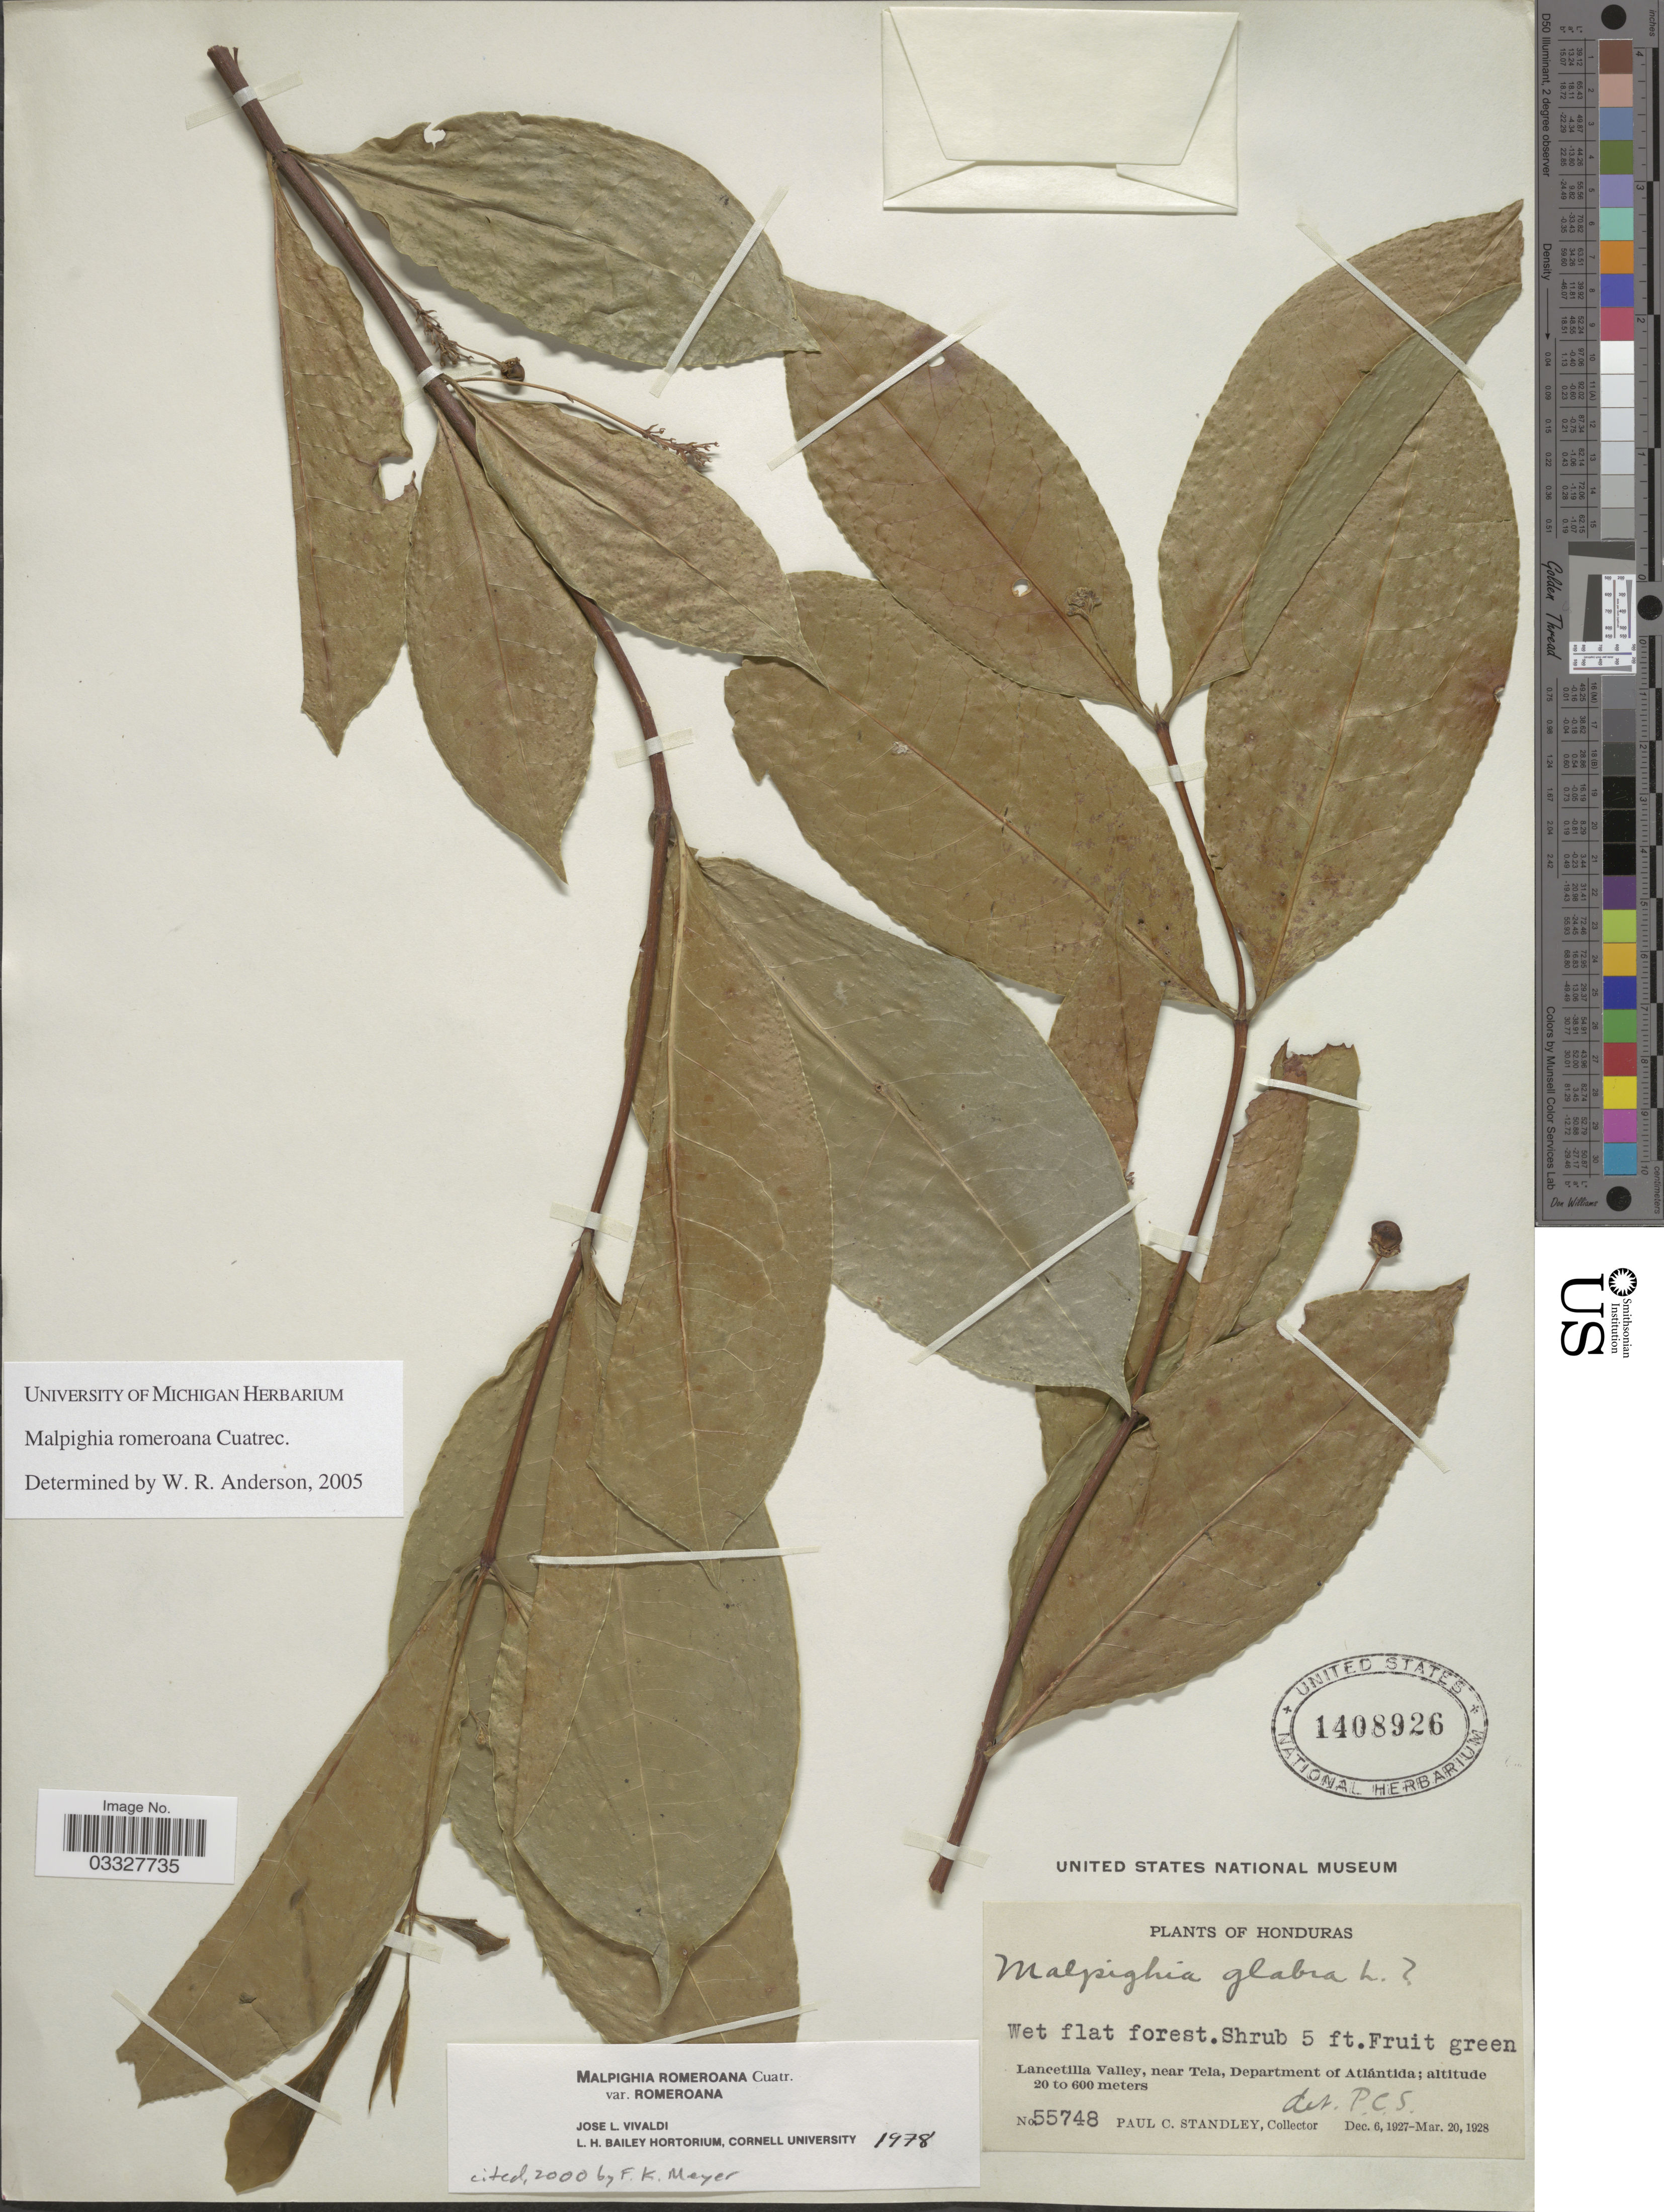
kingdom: Plantae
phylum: Tracheophyta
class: Magnoliopsida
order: Malpighiales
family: Malpighiaceae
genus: Malpighia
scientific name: Malpighia romeroana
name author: Cuatrec.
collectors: P. C. Standley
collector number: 55748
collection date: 1927-12-06/1928-03-20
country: Honduras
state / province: Atlántida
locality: Lancetilla Valley, near Tela, Department of Atlántida.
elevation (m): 20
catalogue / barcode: US 1408926